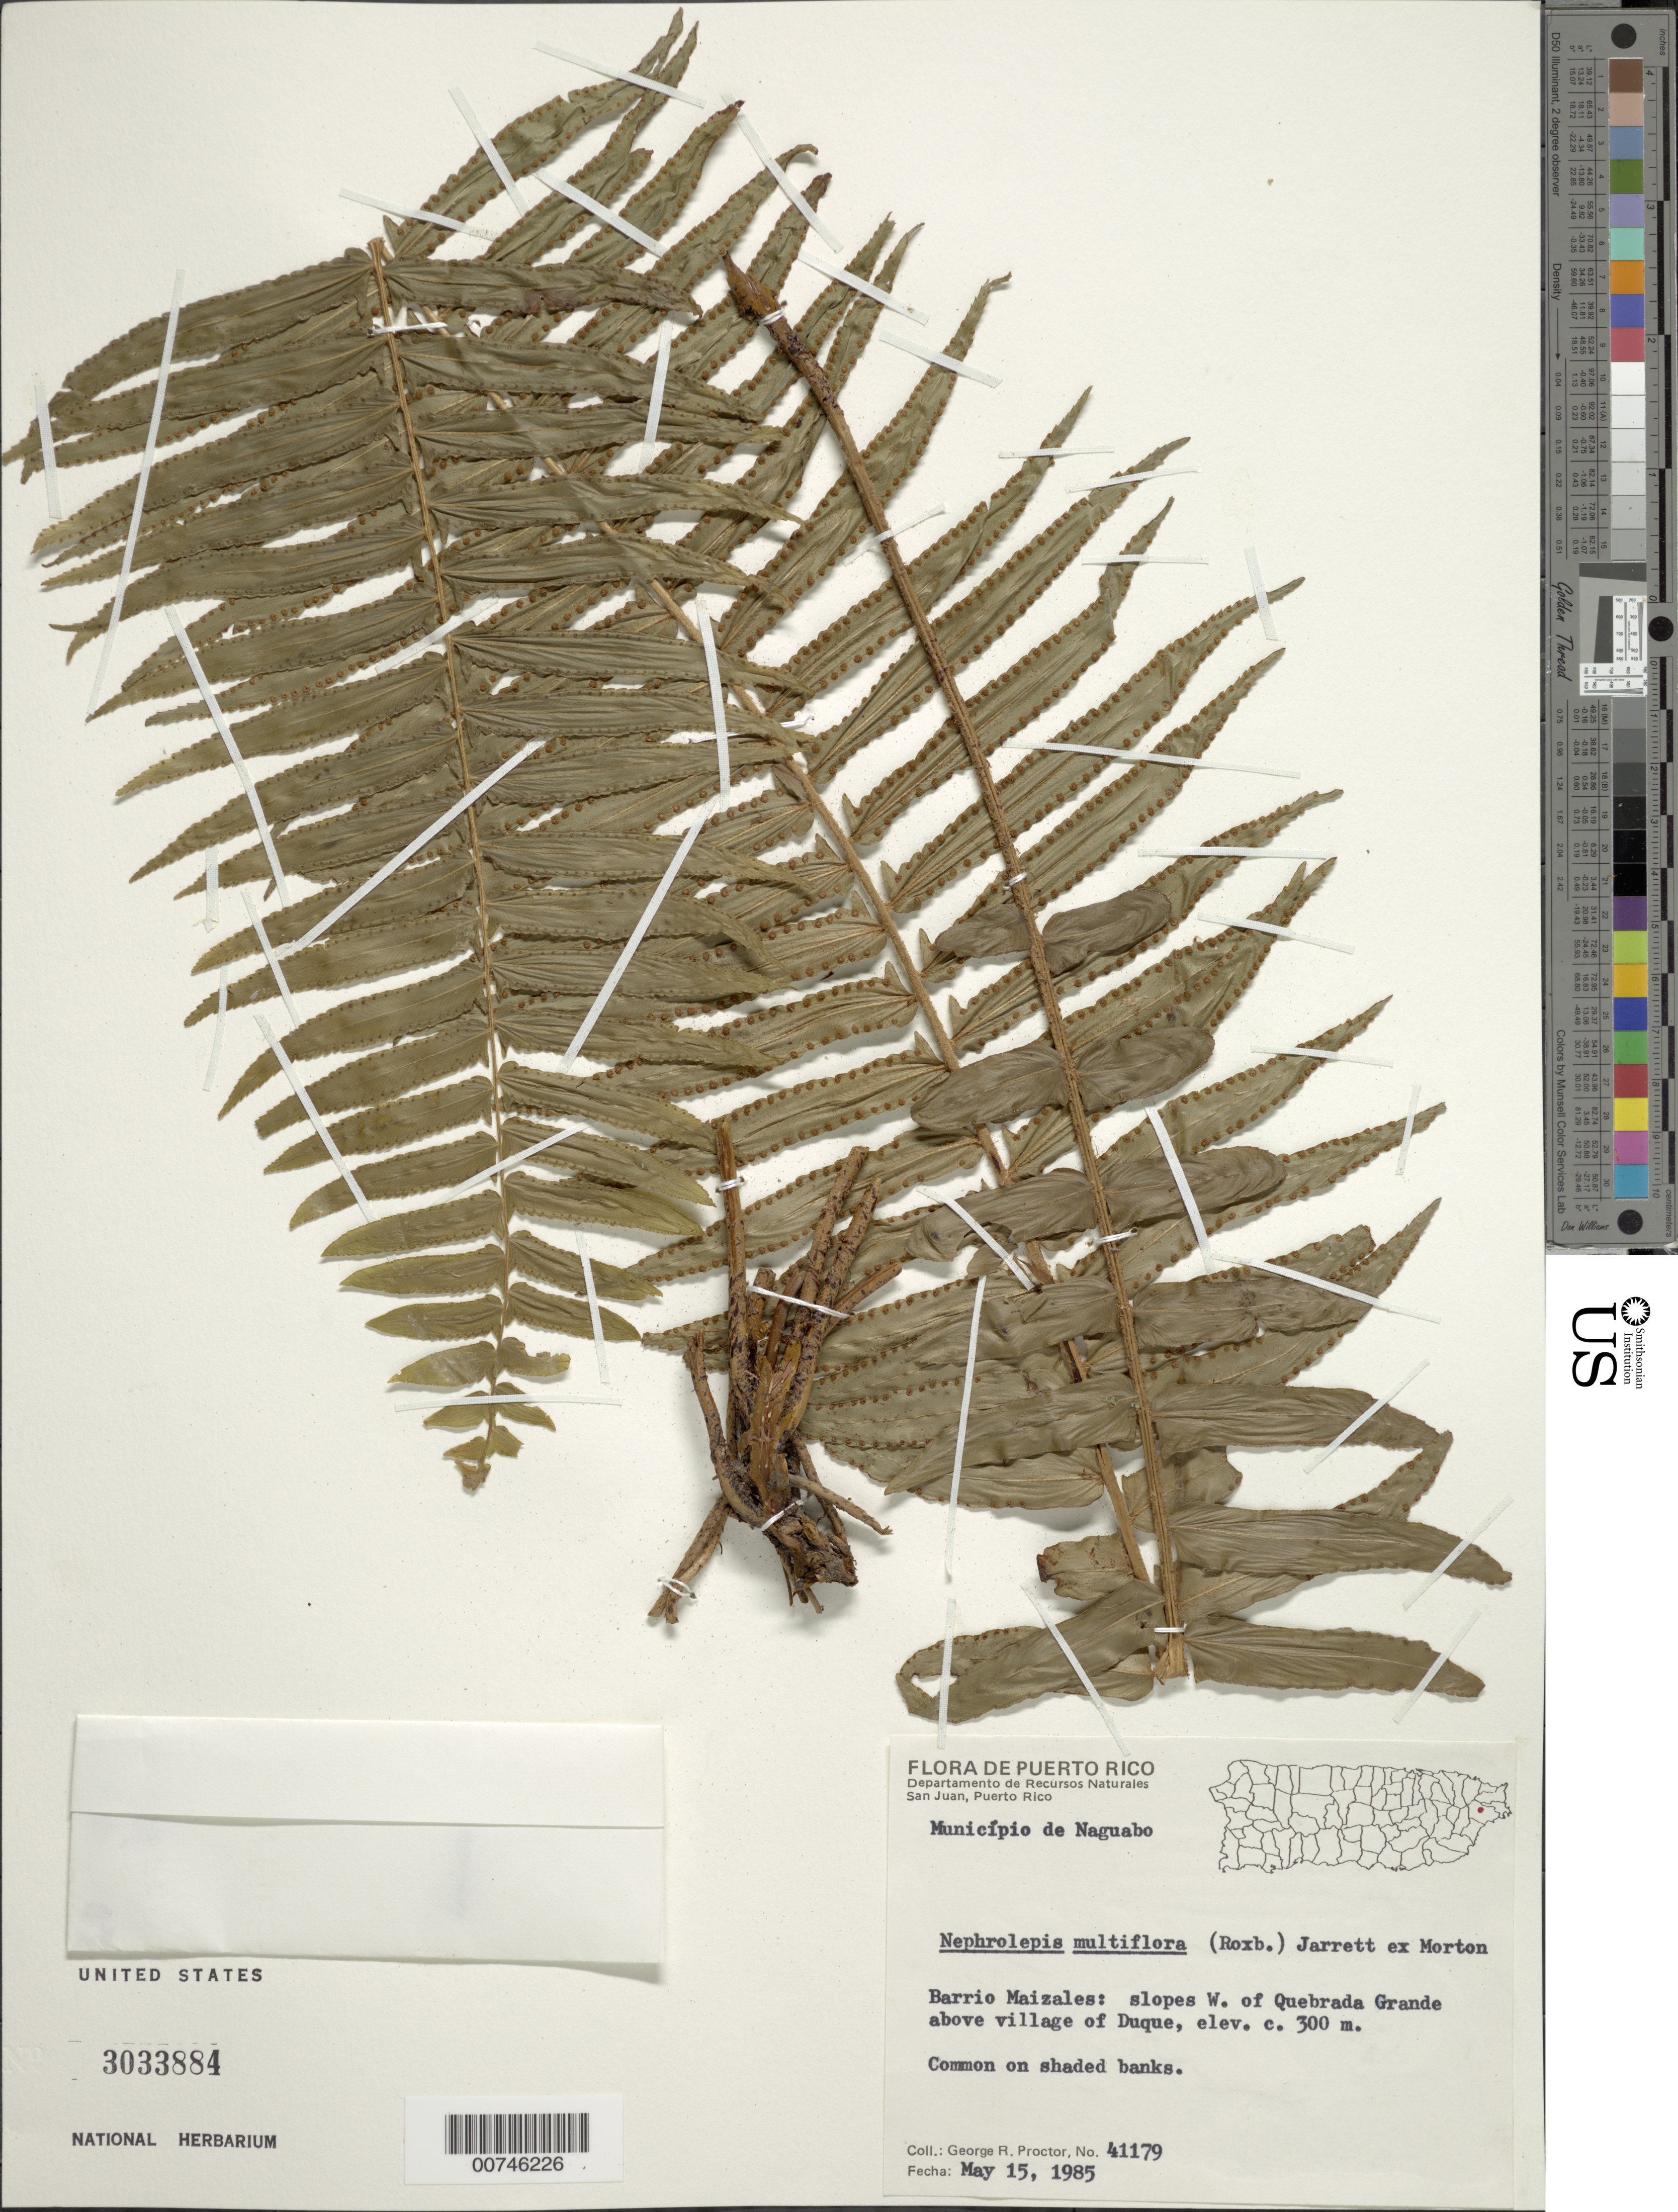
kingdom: Plantae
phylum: Tracheophyta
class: Polypodiopsida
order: Polypodiales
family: Nephrolepidaceae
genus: Nephrolepis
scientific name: Nephrolepis multiflora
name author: (Roxb.) F.M. Jarrett ex C.V. Morton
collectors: G. R. Proctor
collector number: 41179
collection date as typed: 15 May 1985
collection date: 1985-05-15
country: Puerto Rico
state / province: Naguabo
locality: Barrio Maizales: slopes W of Quebrada Grande above village of Duque, Municipio de Naguabo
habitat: Common on shaded banks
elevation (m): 300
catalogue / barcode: US 3033884